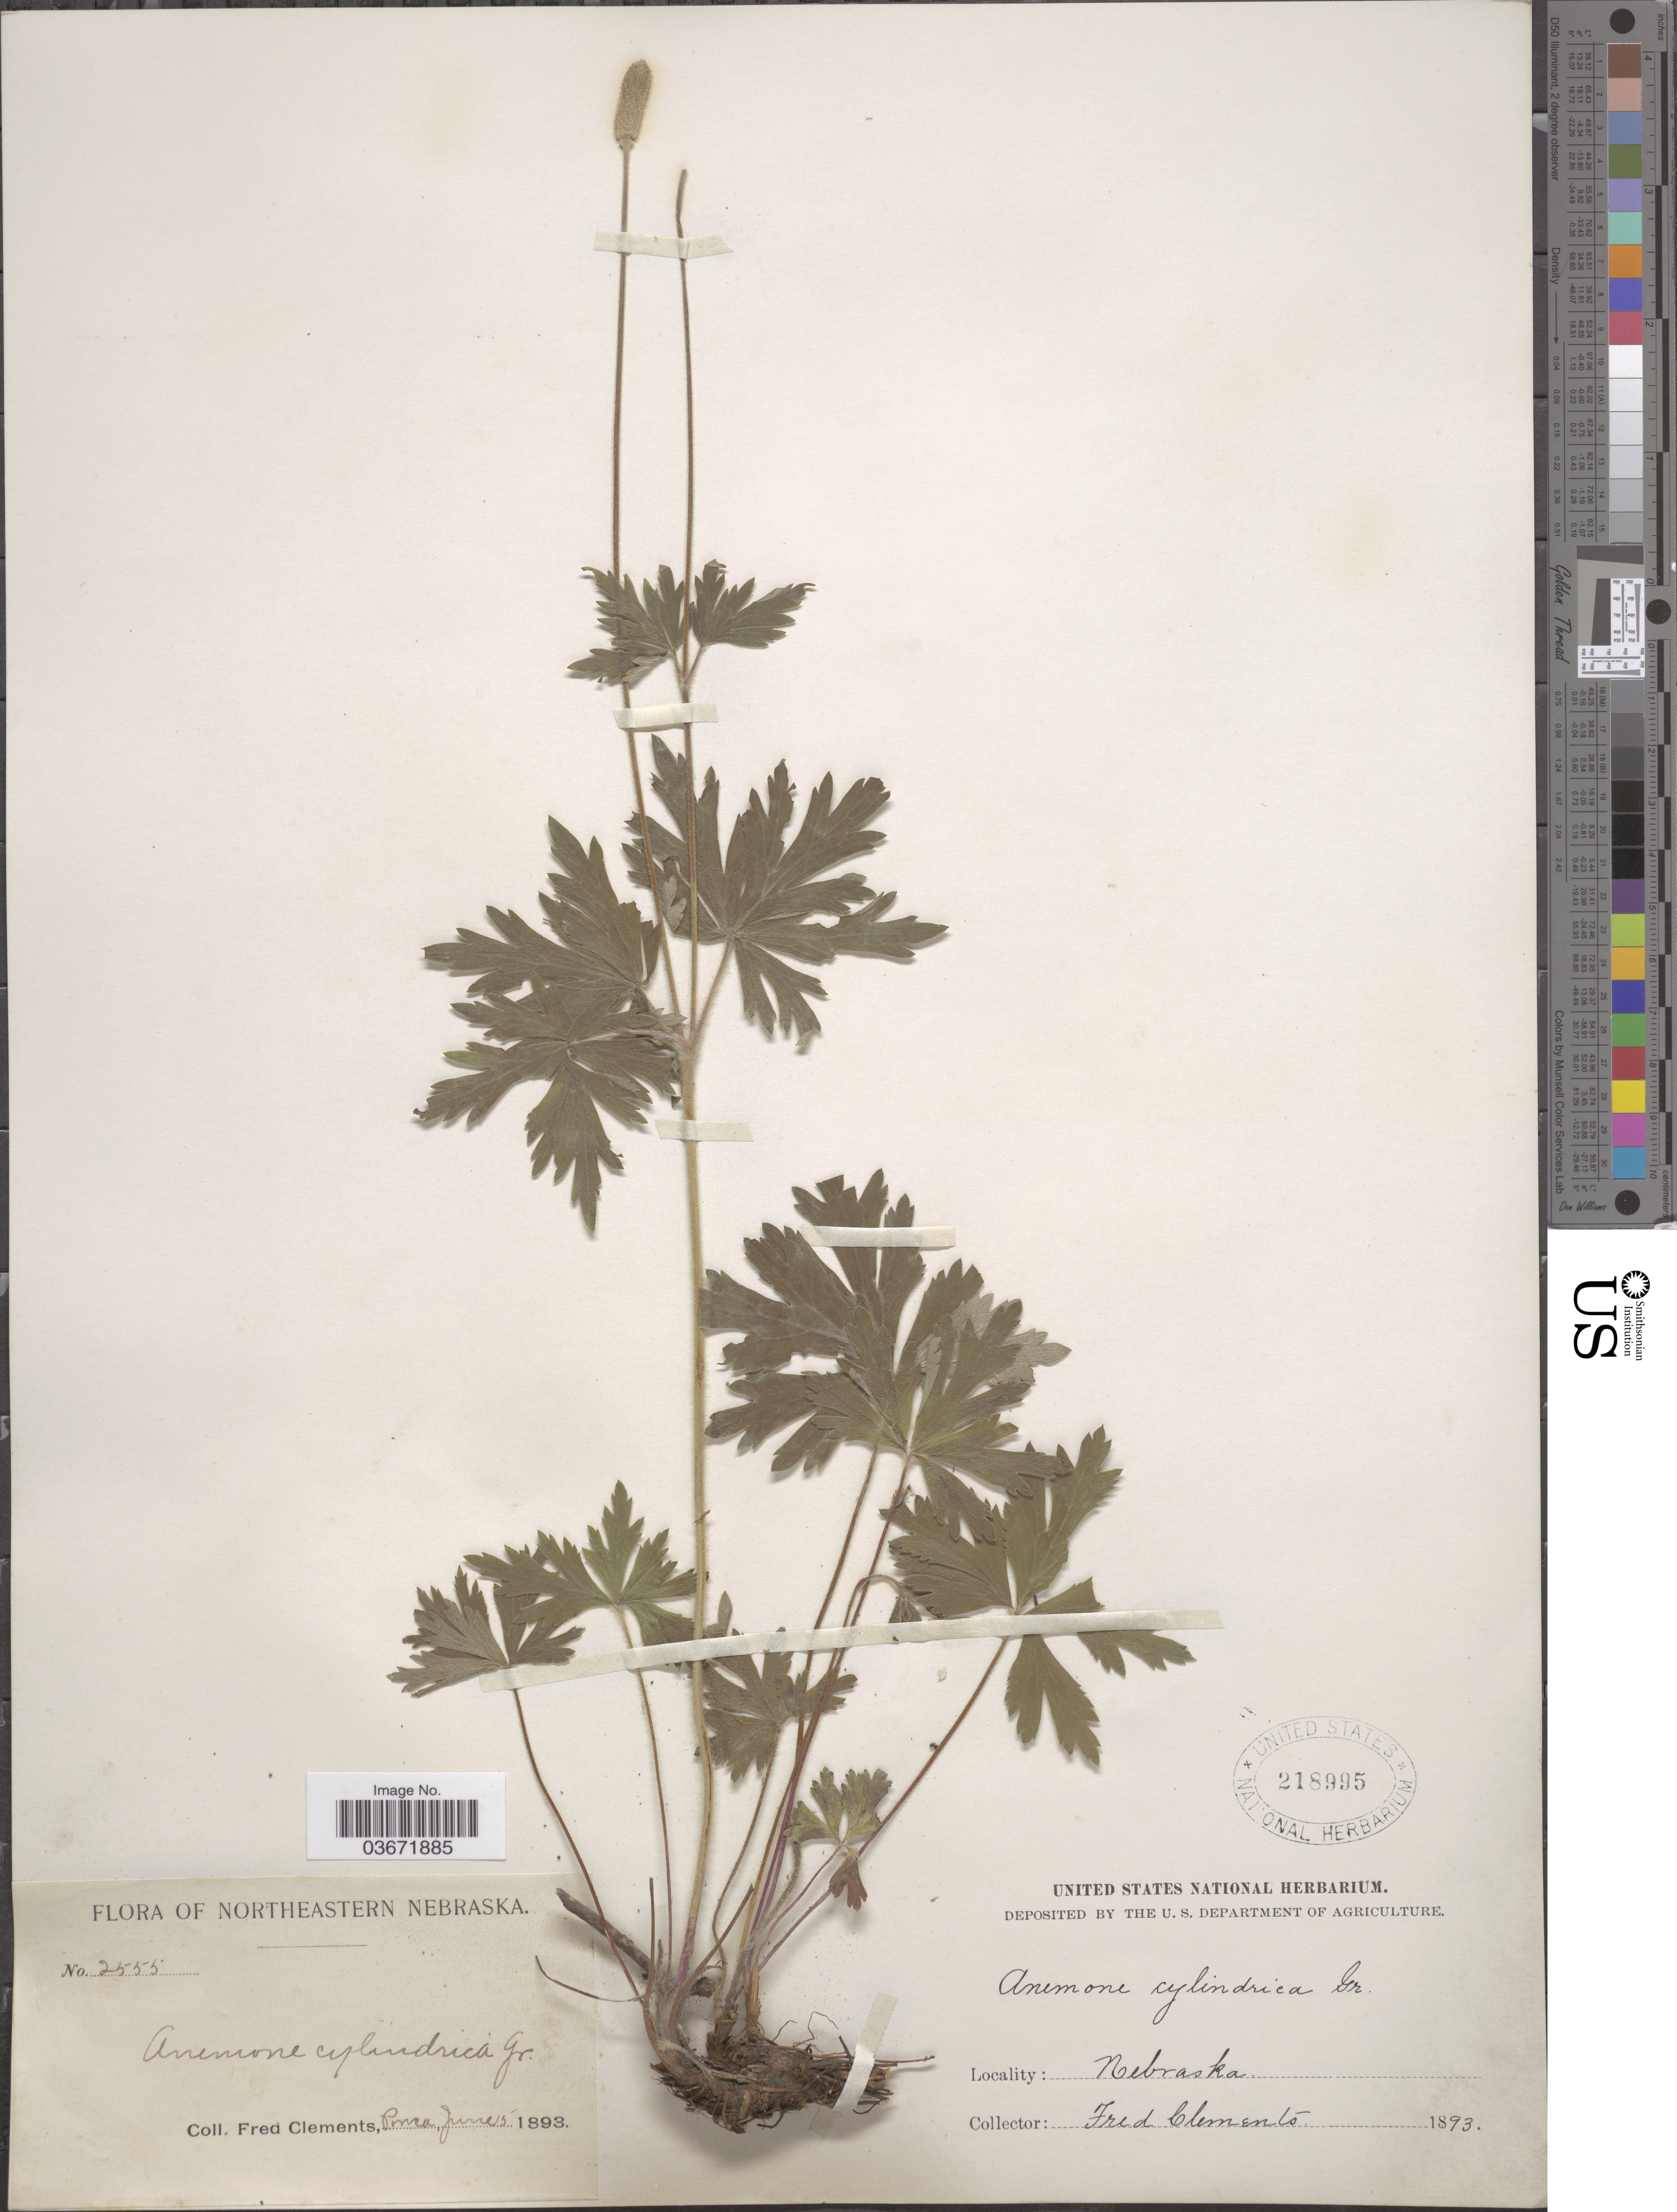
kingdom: Plantae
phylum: Tracheophyta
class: Magnoliopsida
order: Ranunculales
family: Ranunculaceae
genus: Anemone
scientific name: Anemone cylindrica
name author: A. Gray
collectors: F. Clements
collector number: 2555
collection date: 1893-06-05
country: United States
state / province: Nebraska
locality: Northeastern Nebraska. Ponca.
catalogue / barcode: US 218995